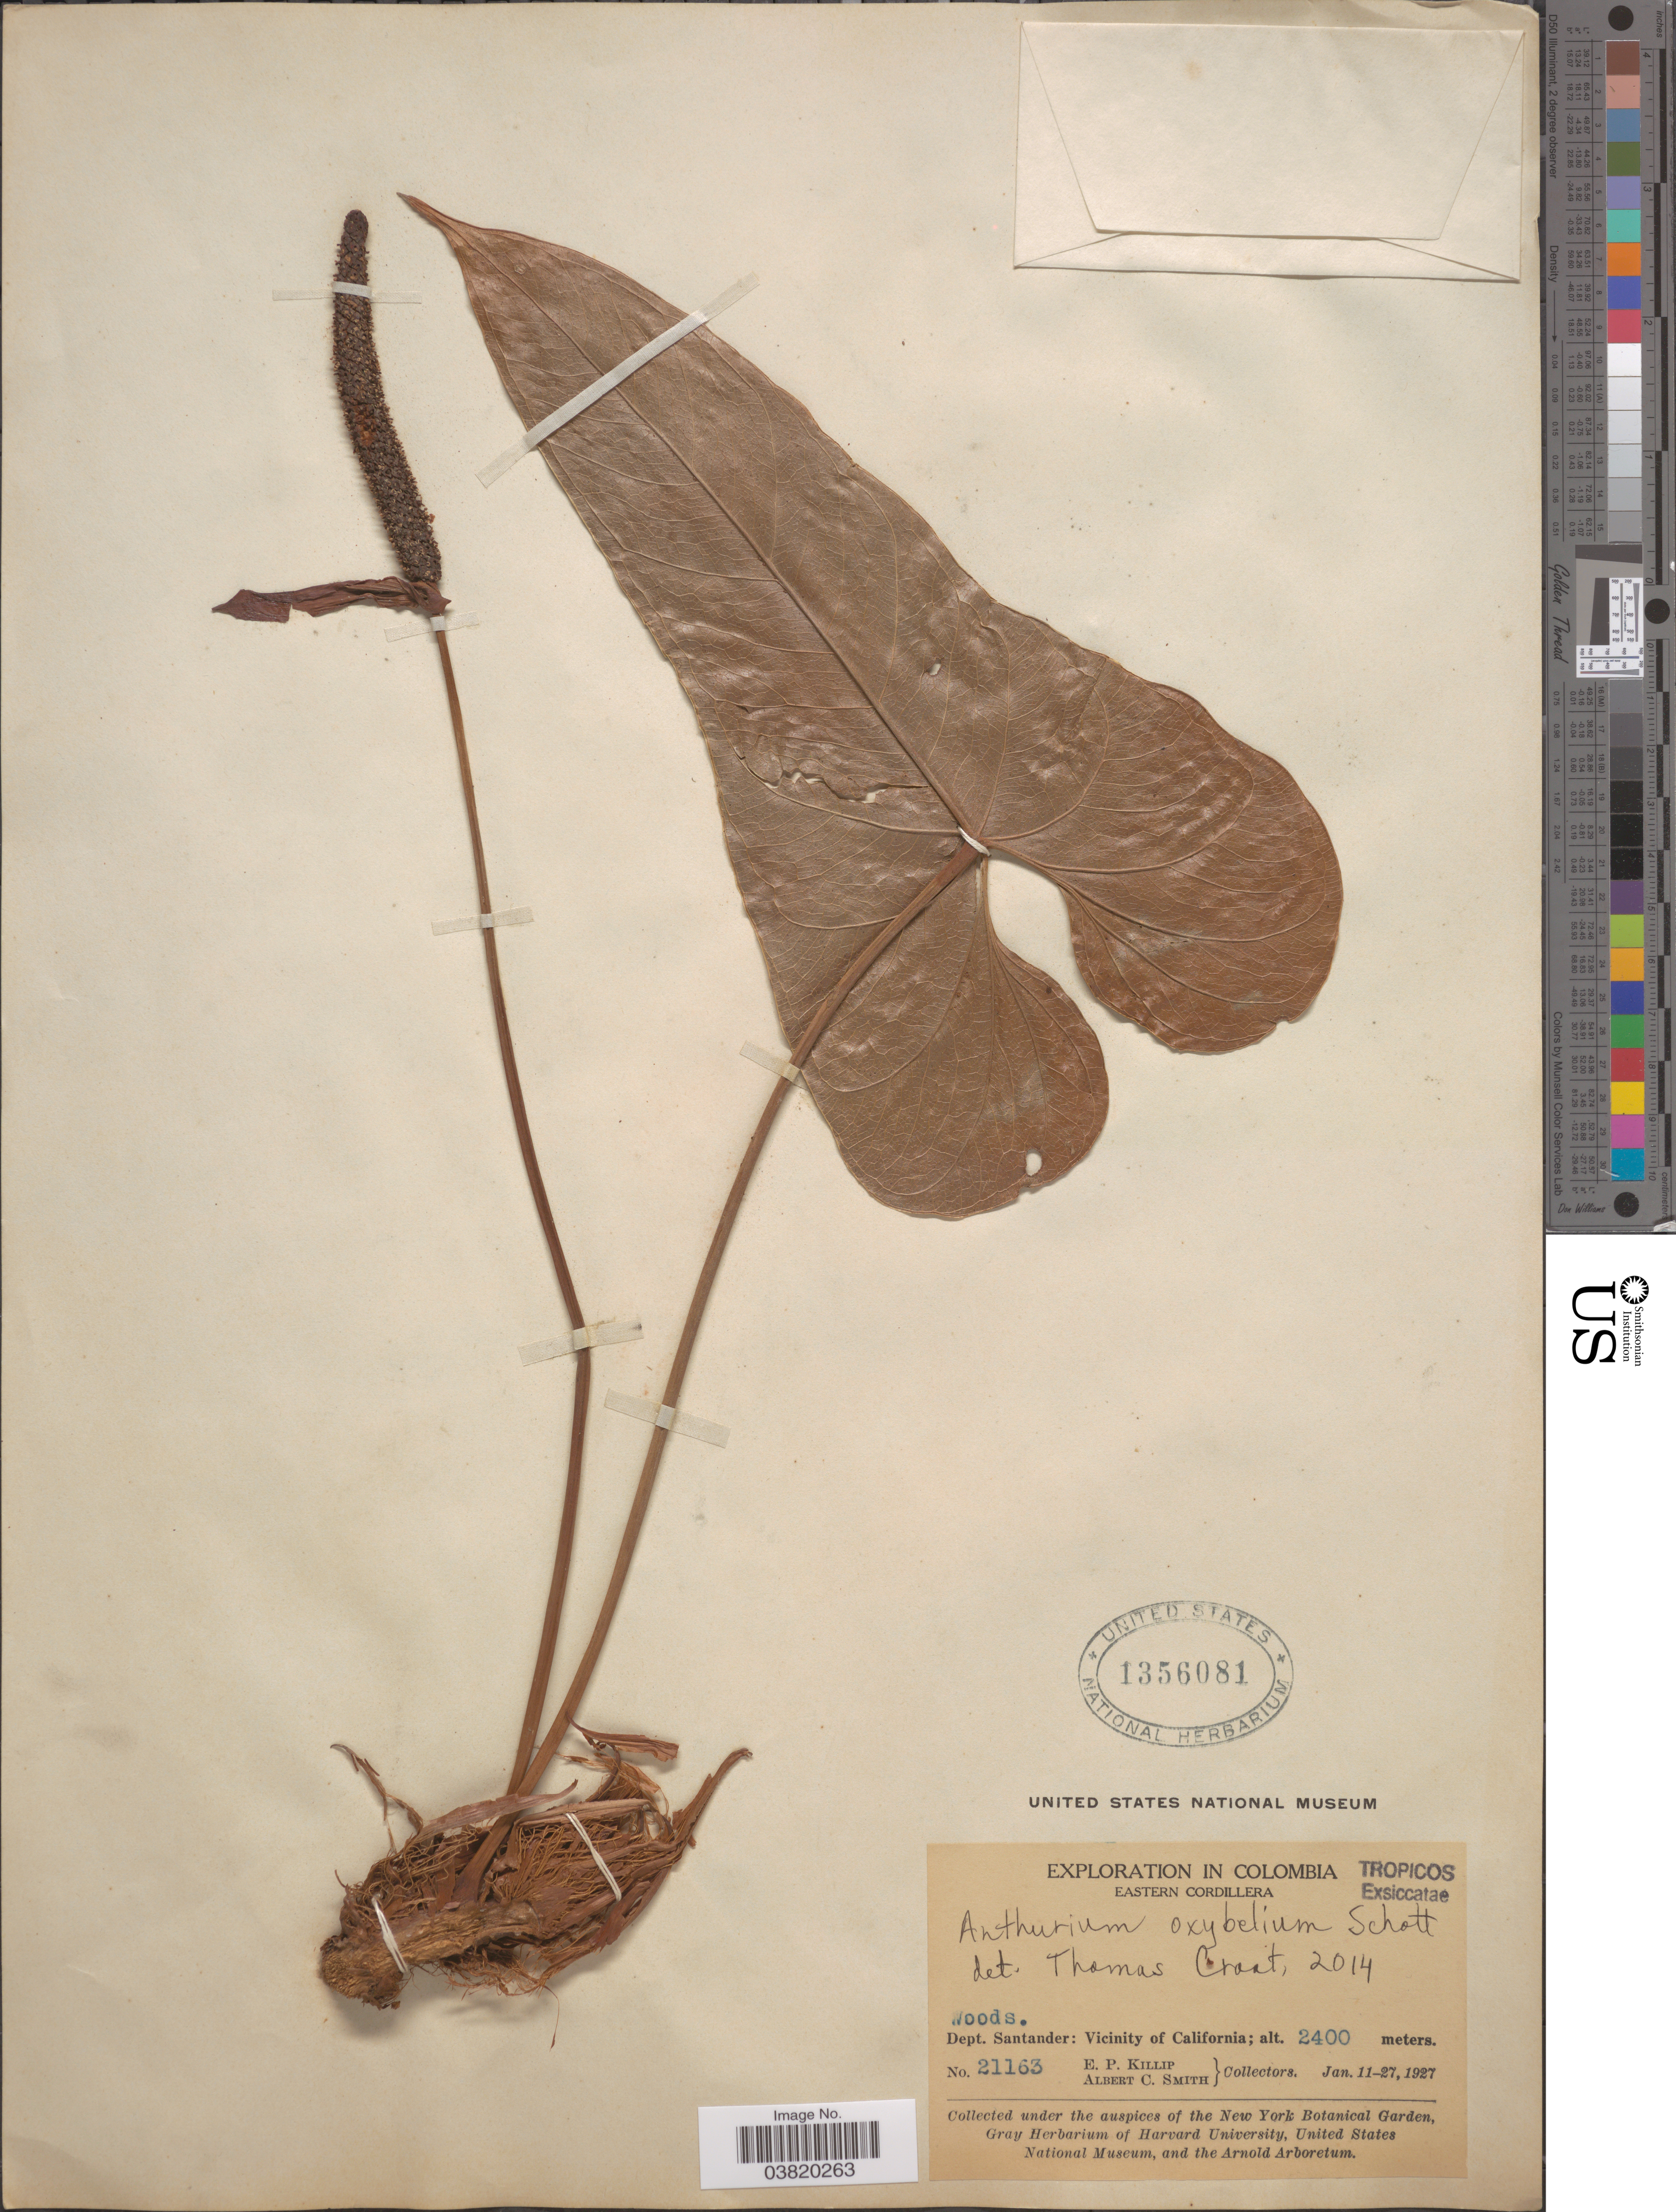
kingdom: Plantae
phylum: Tracheophyta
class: Liliopsida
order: Alismatales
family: Araceae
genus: Anthurium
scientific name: Anthurium oxybelium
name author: Schott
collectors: E. P. Killip & A. C. Smith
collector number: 21163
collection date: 1927-01-11/1927-01-27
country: Colombia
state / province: Santander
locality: Eastern Cordillera. Dept. Santander: Vicinity of California.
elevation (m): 2400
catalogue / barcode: US 1356081